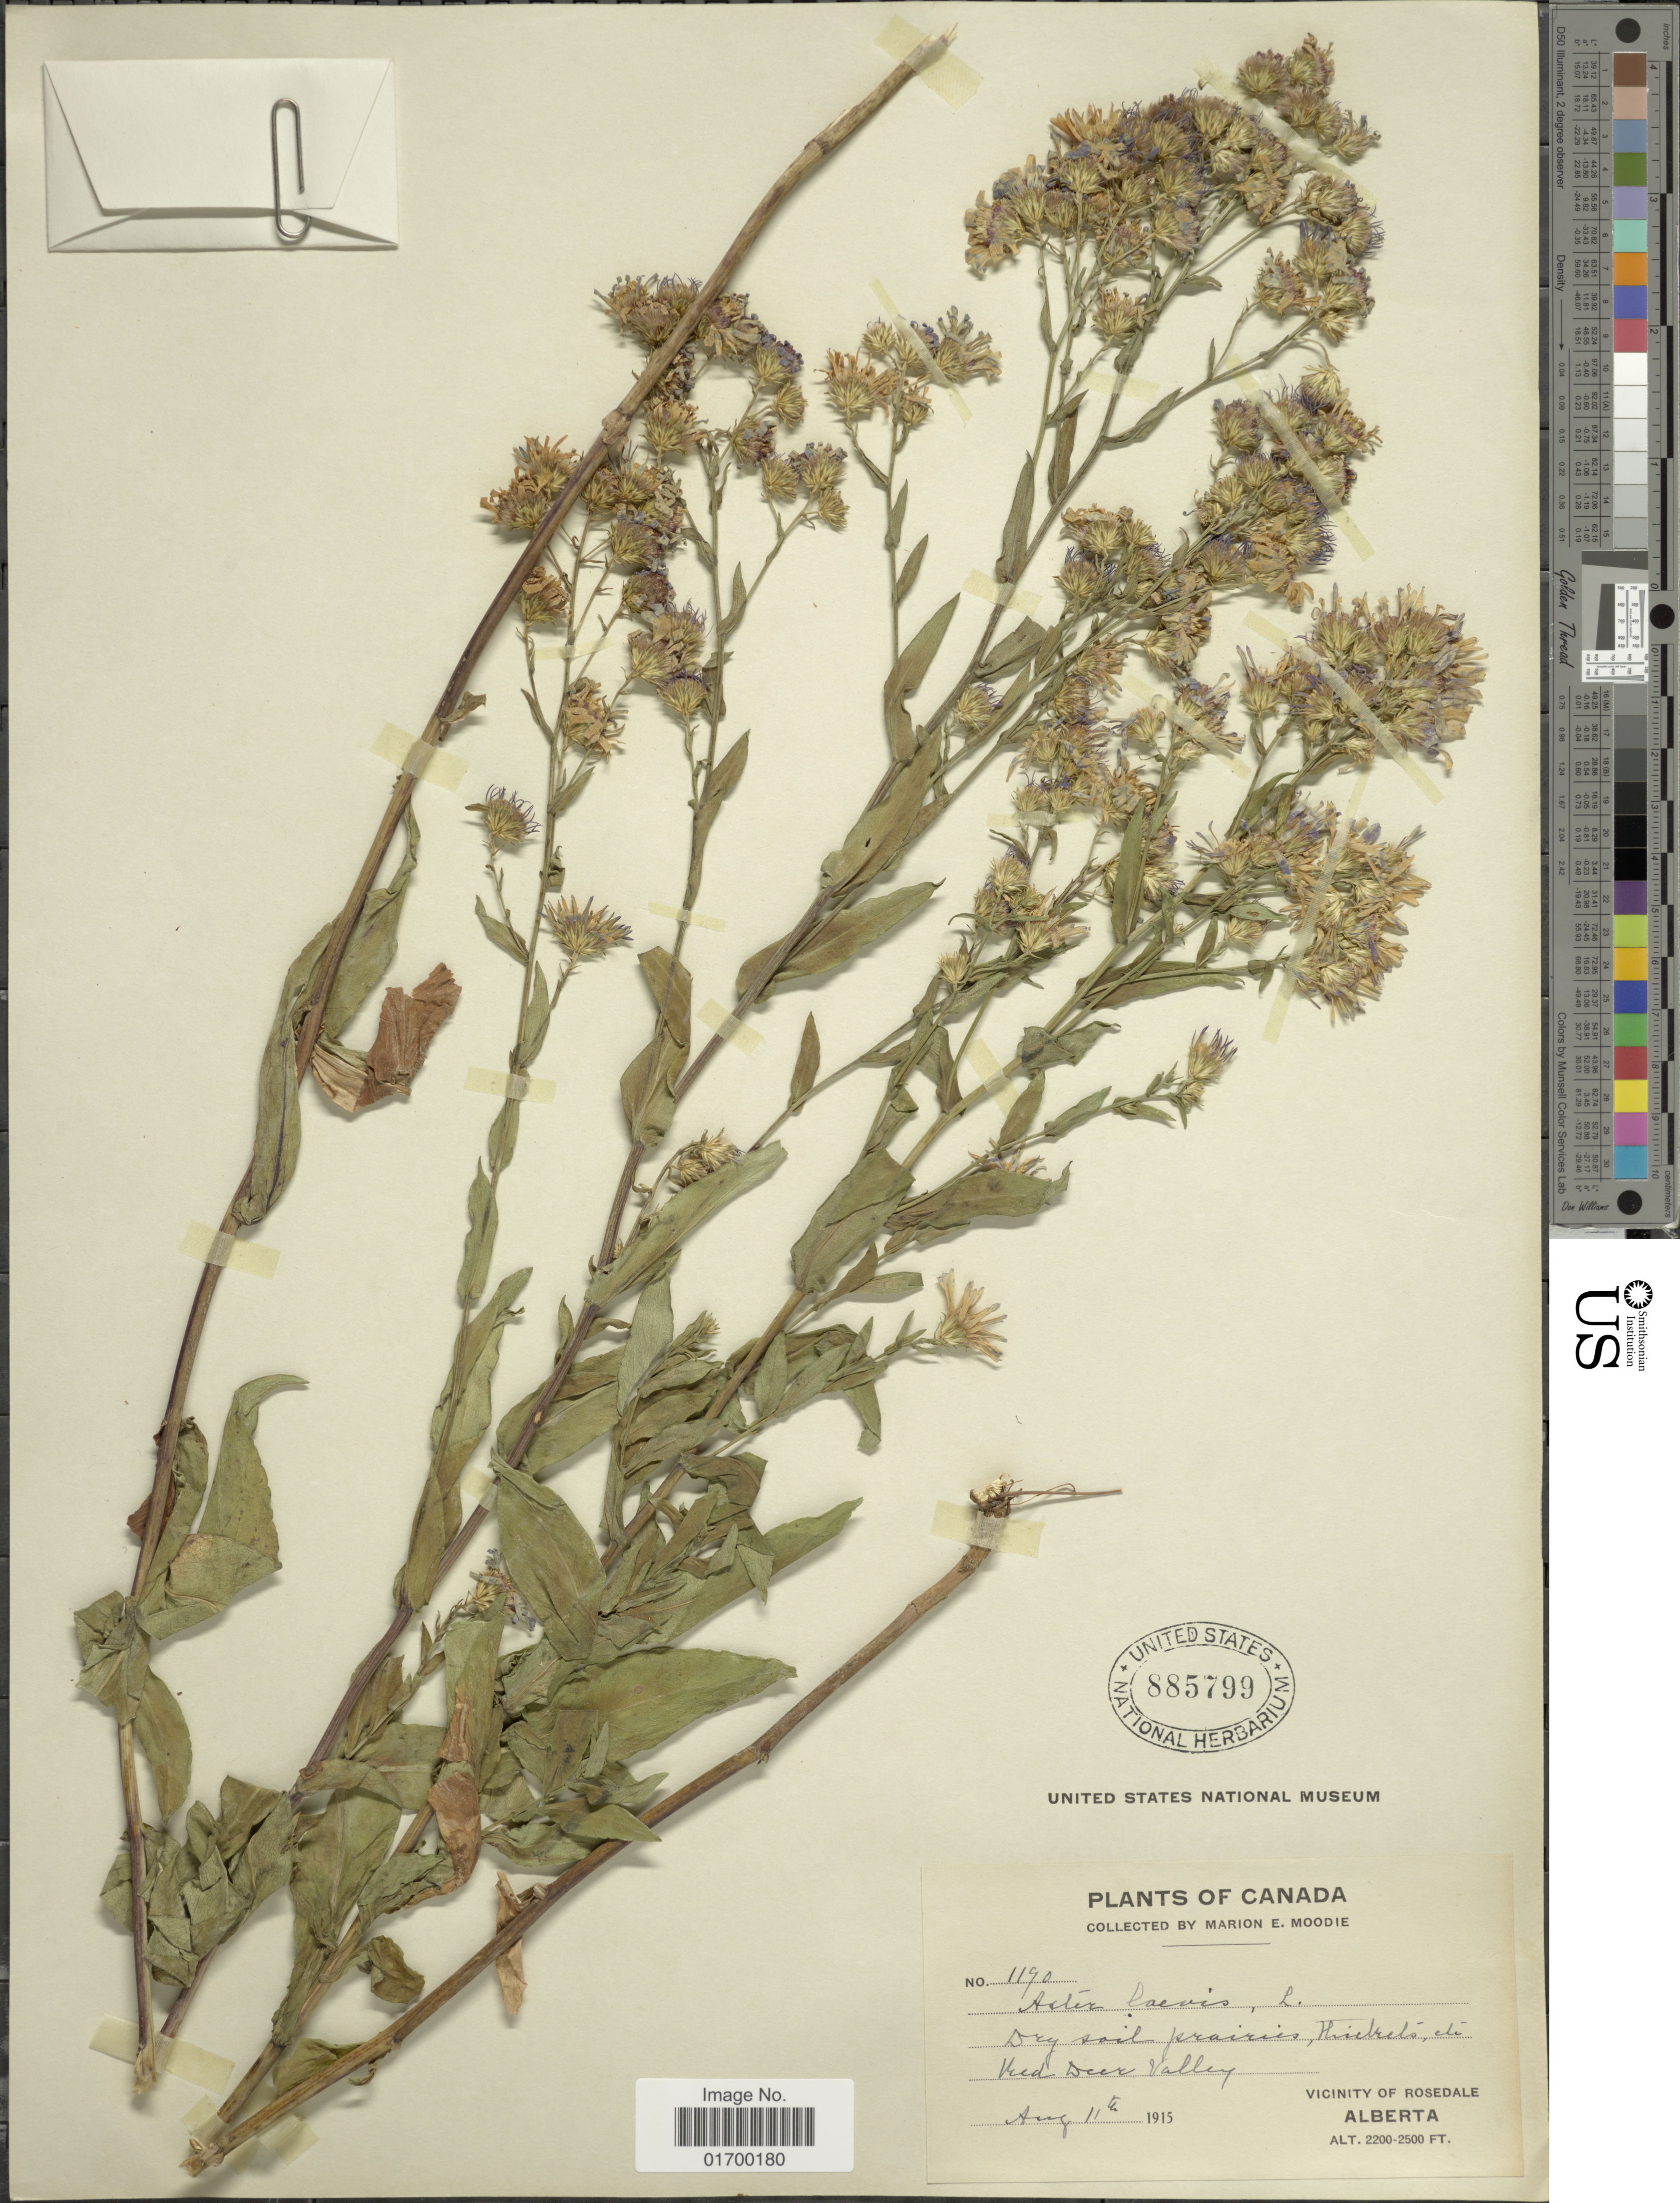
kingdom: Plantae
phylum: Tracheophyta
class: Magnoliopsida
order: Asterales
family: Asteraceae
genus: Symphyotrichum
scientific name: Symphyotrichum laeve var. geyeri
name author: (A. Gray) G.L. Nesom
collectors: M. E. Moodie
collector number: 1190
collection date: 1915-08-11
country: Canada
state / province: Alberta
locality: Dry soil prairies, thickets, Med Deer Valley, Vicinity of Rosedale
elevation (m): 671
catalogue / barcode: US 885766